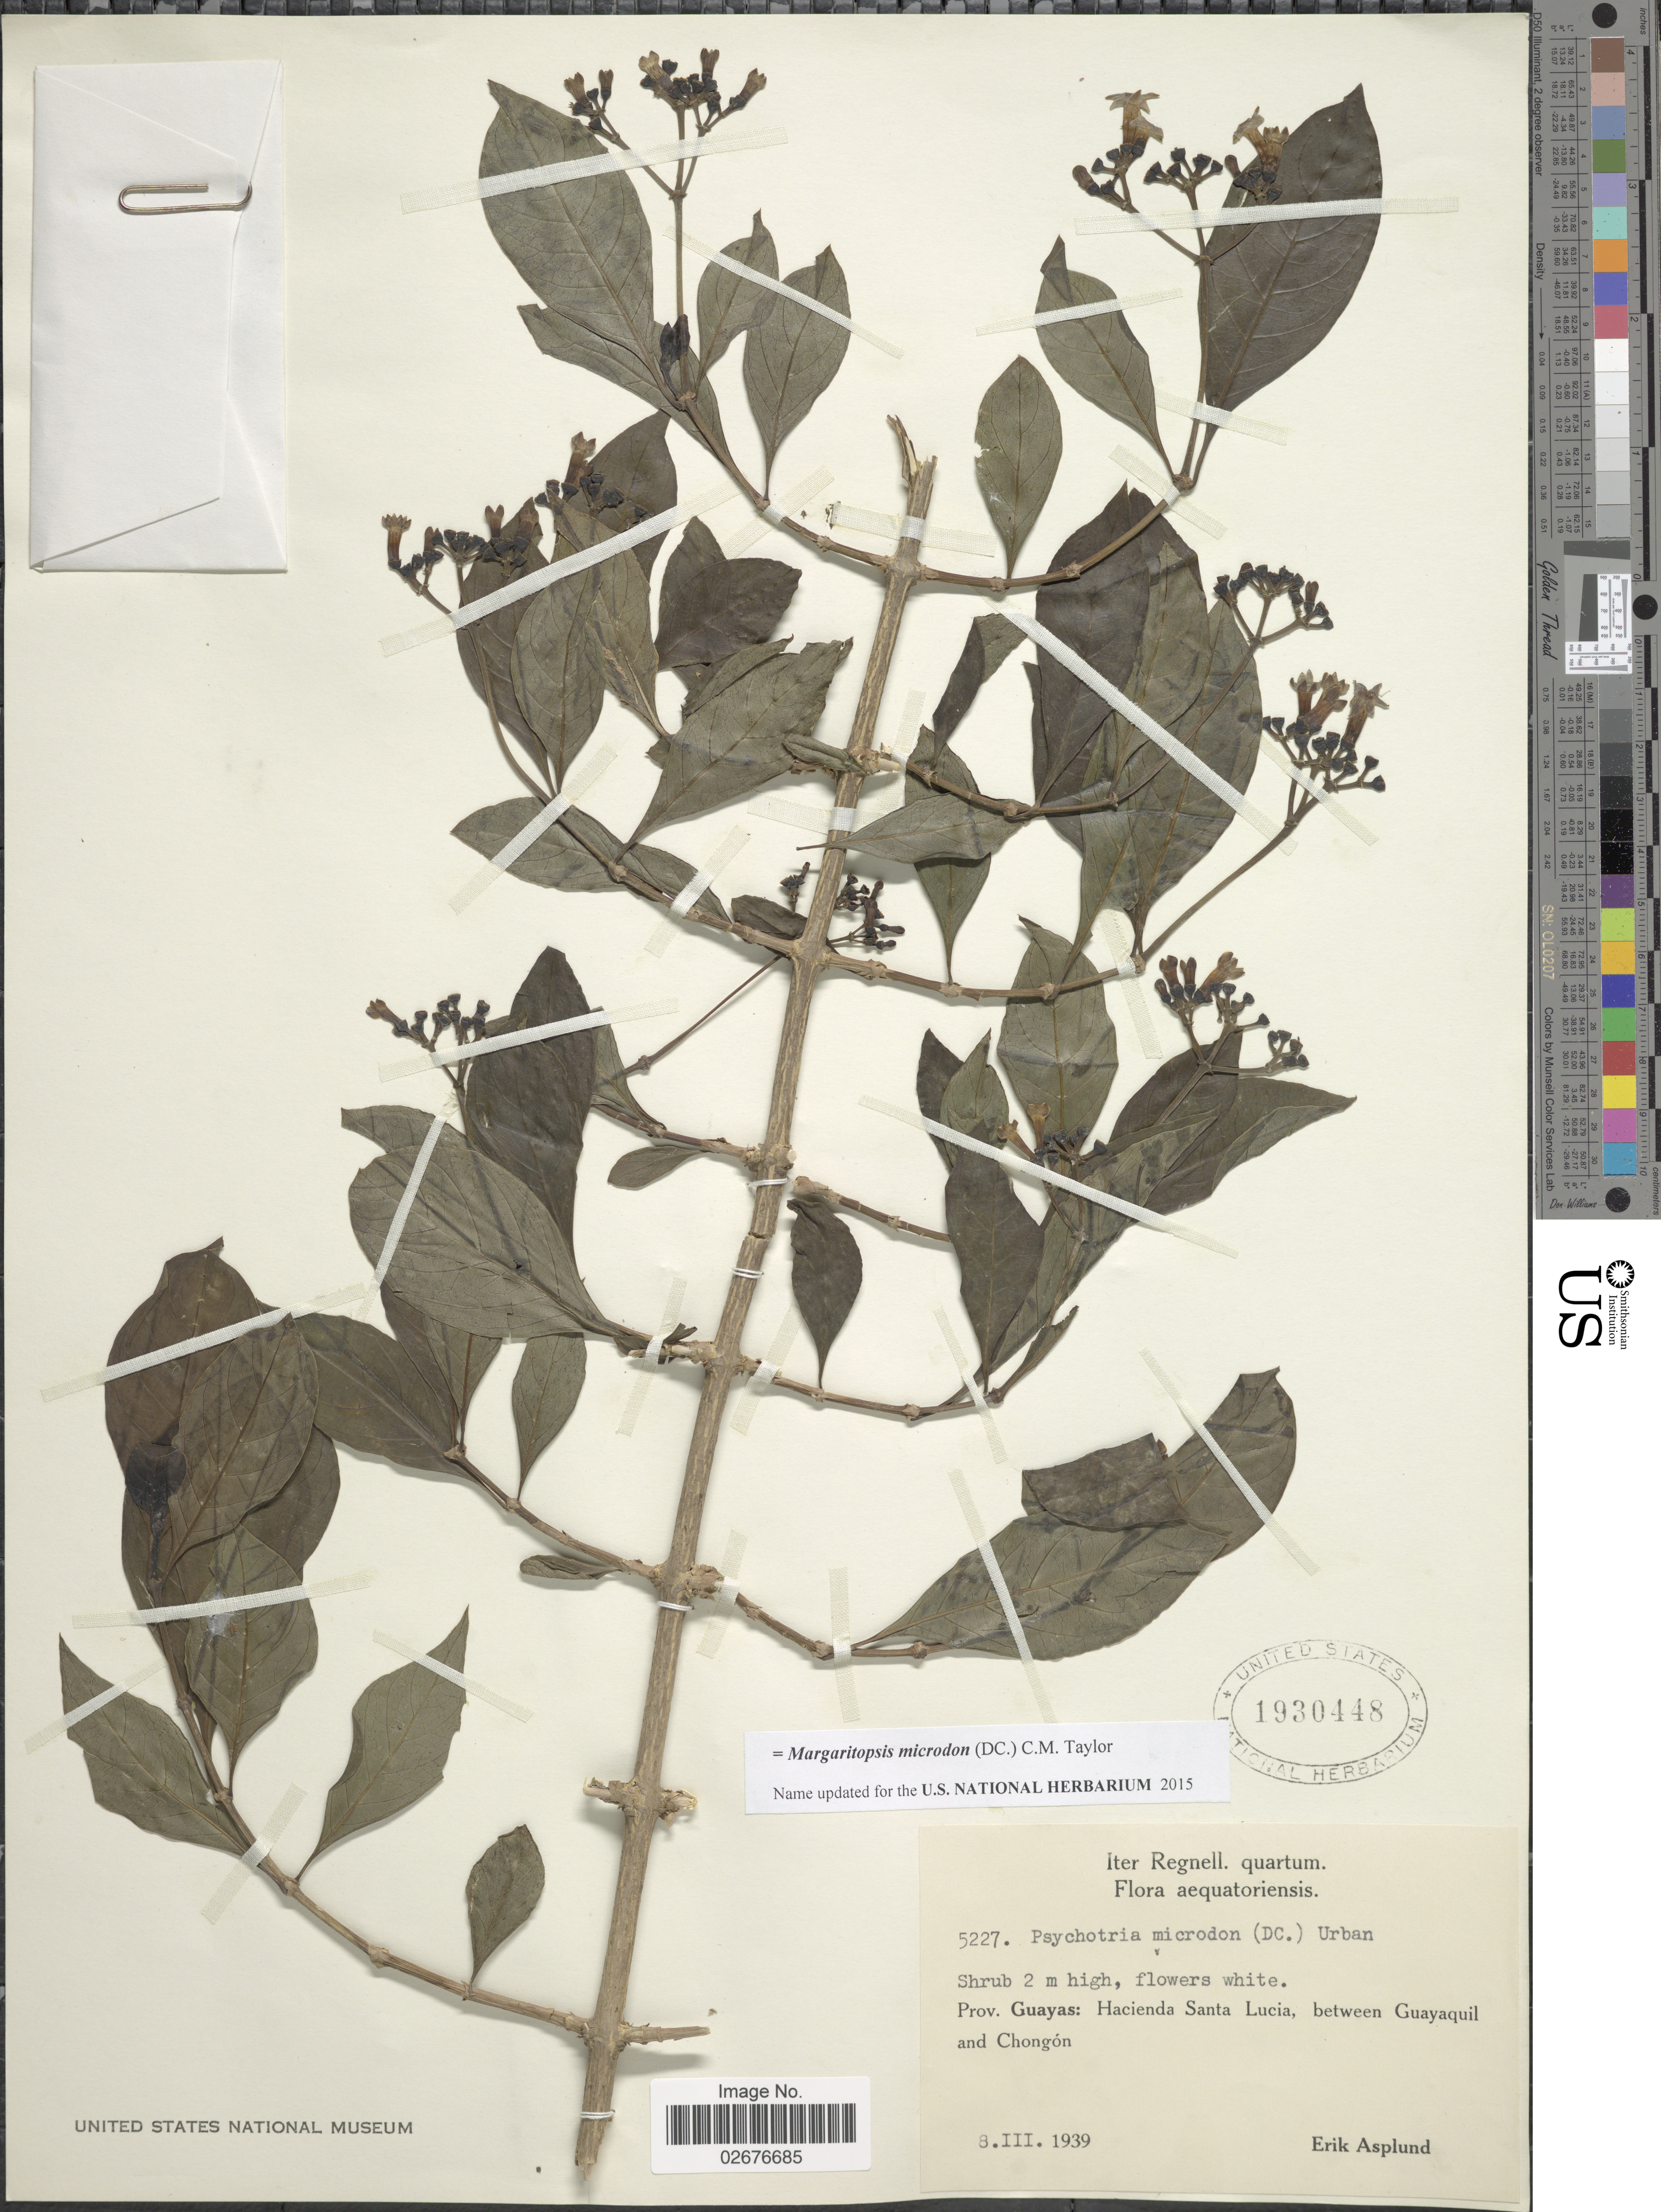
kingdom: Plantae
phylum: Tracheophyta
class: Magnoliopsida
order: Gentianales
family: Rubiaceae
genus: Margaritopsis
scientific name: Margaritopsis microdon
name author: (DC.) C.M. Taylor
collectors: E. Asplund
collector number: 5227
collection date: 1939-03-08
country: Ecuador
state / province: Guayas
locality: Hacienda santa Lucia, between Guayaquil and Chongon, aequatoriensis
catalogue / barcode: US 1930448